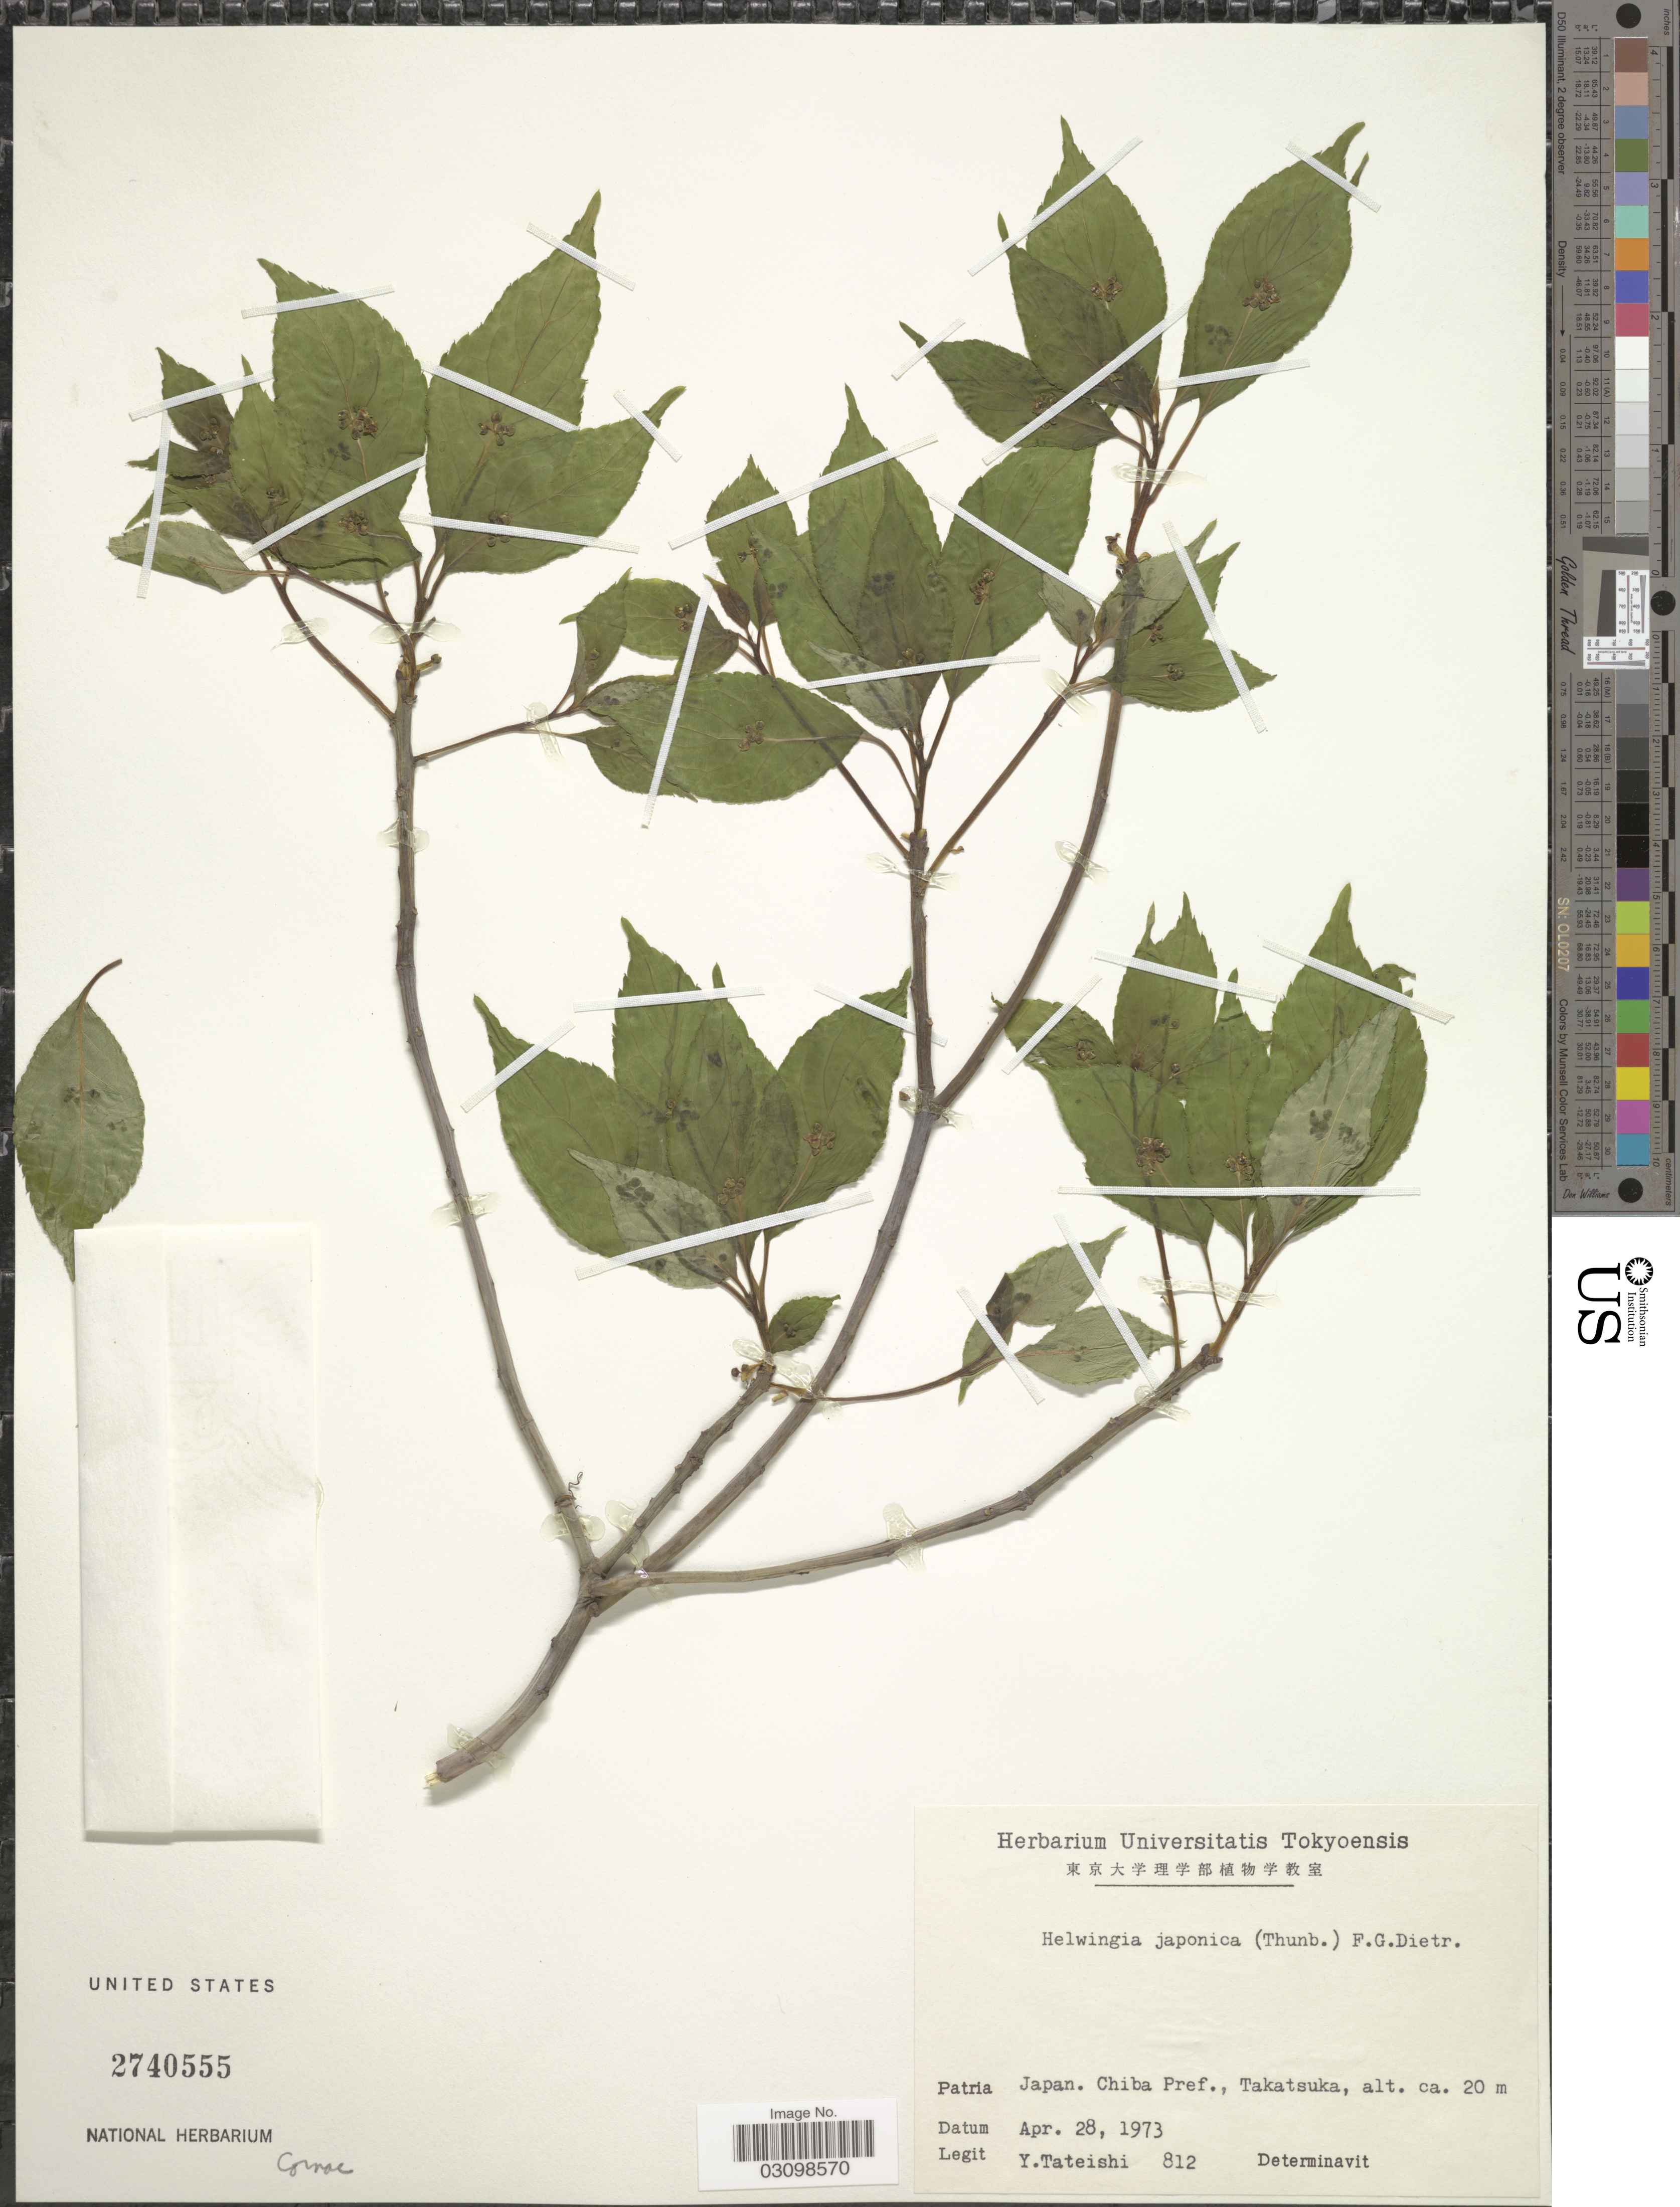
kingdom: Plantae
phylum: Tracheophyta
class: Magnoliopsida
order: Aquifoliales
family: Helwingiaceae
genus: Helwingia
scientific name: Helwingia japonica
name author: (Thunb.) Dietr.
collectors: Y. Tateishi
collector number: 812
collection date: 1973-04-28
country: Japan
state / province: Tiba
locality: Patria Japan. Chiba Pref., Takatsuka.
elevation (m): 20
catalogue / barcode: US 2740555